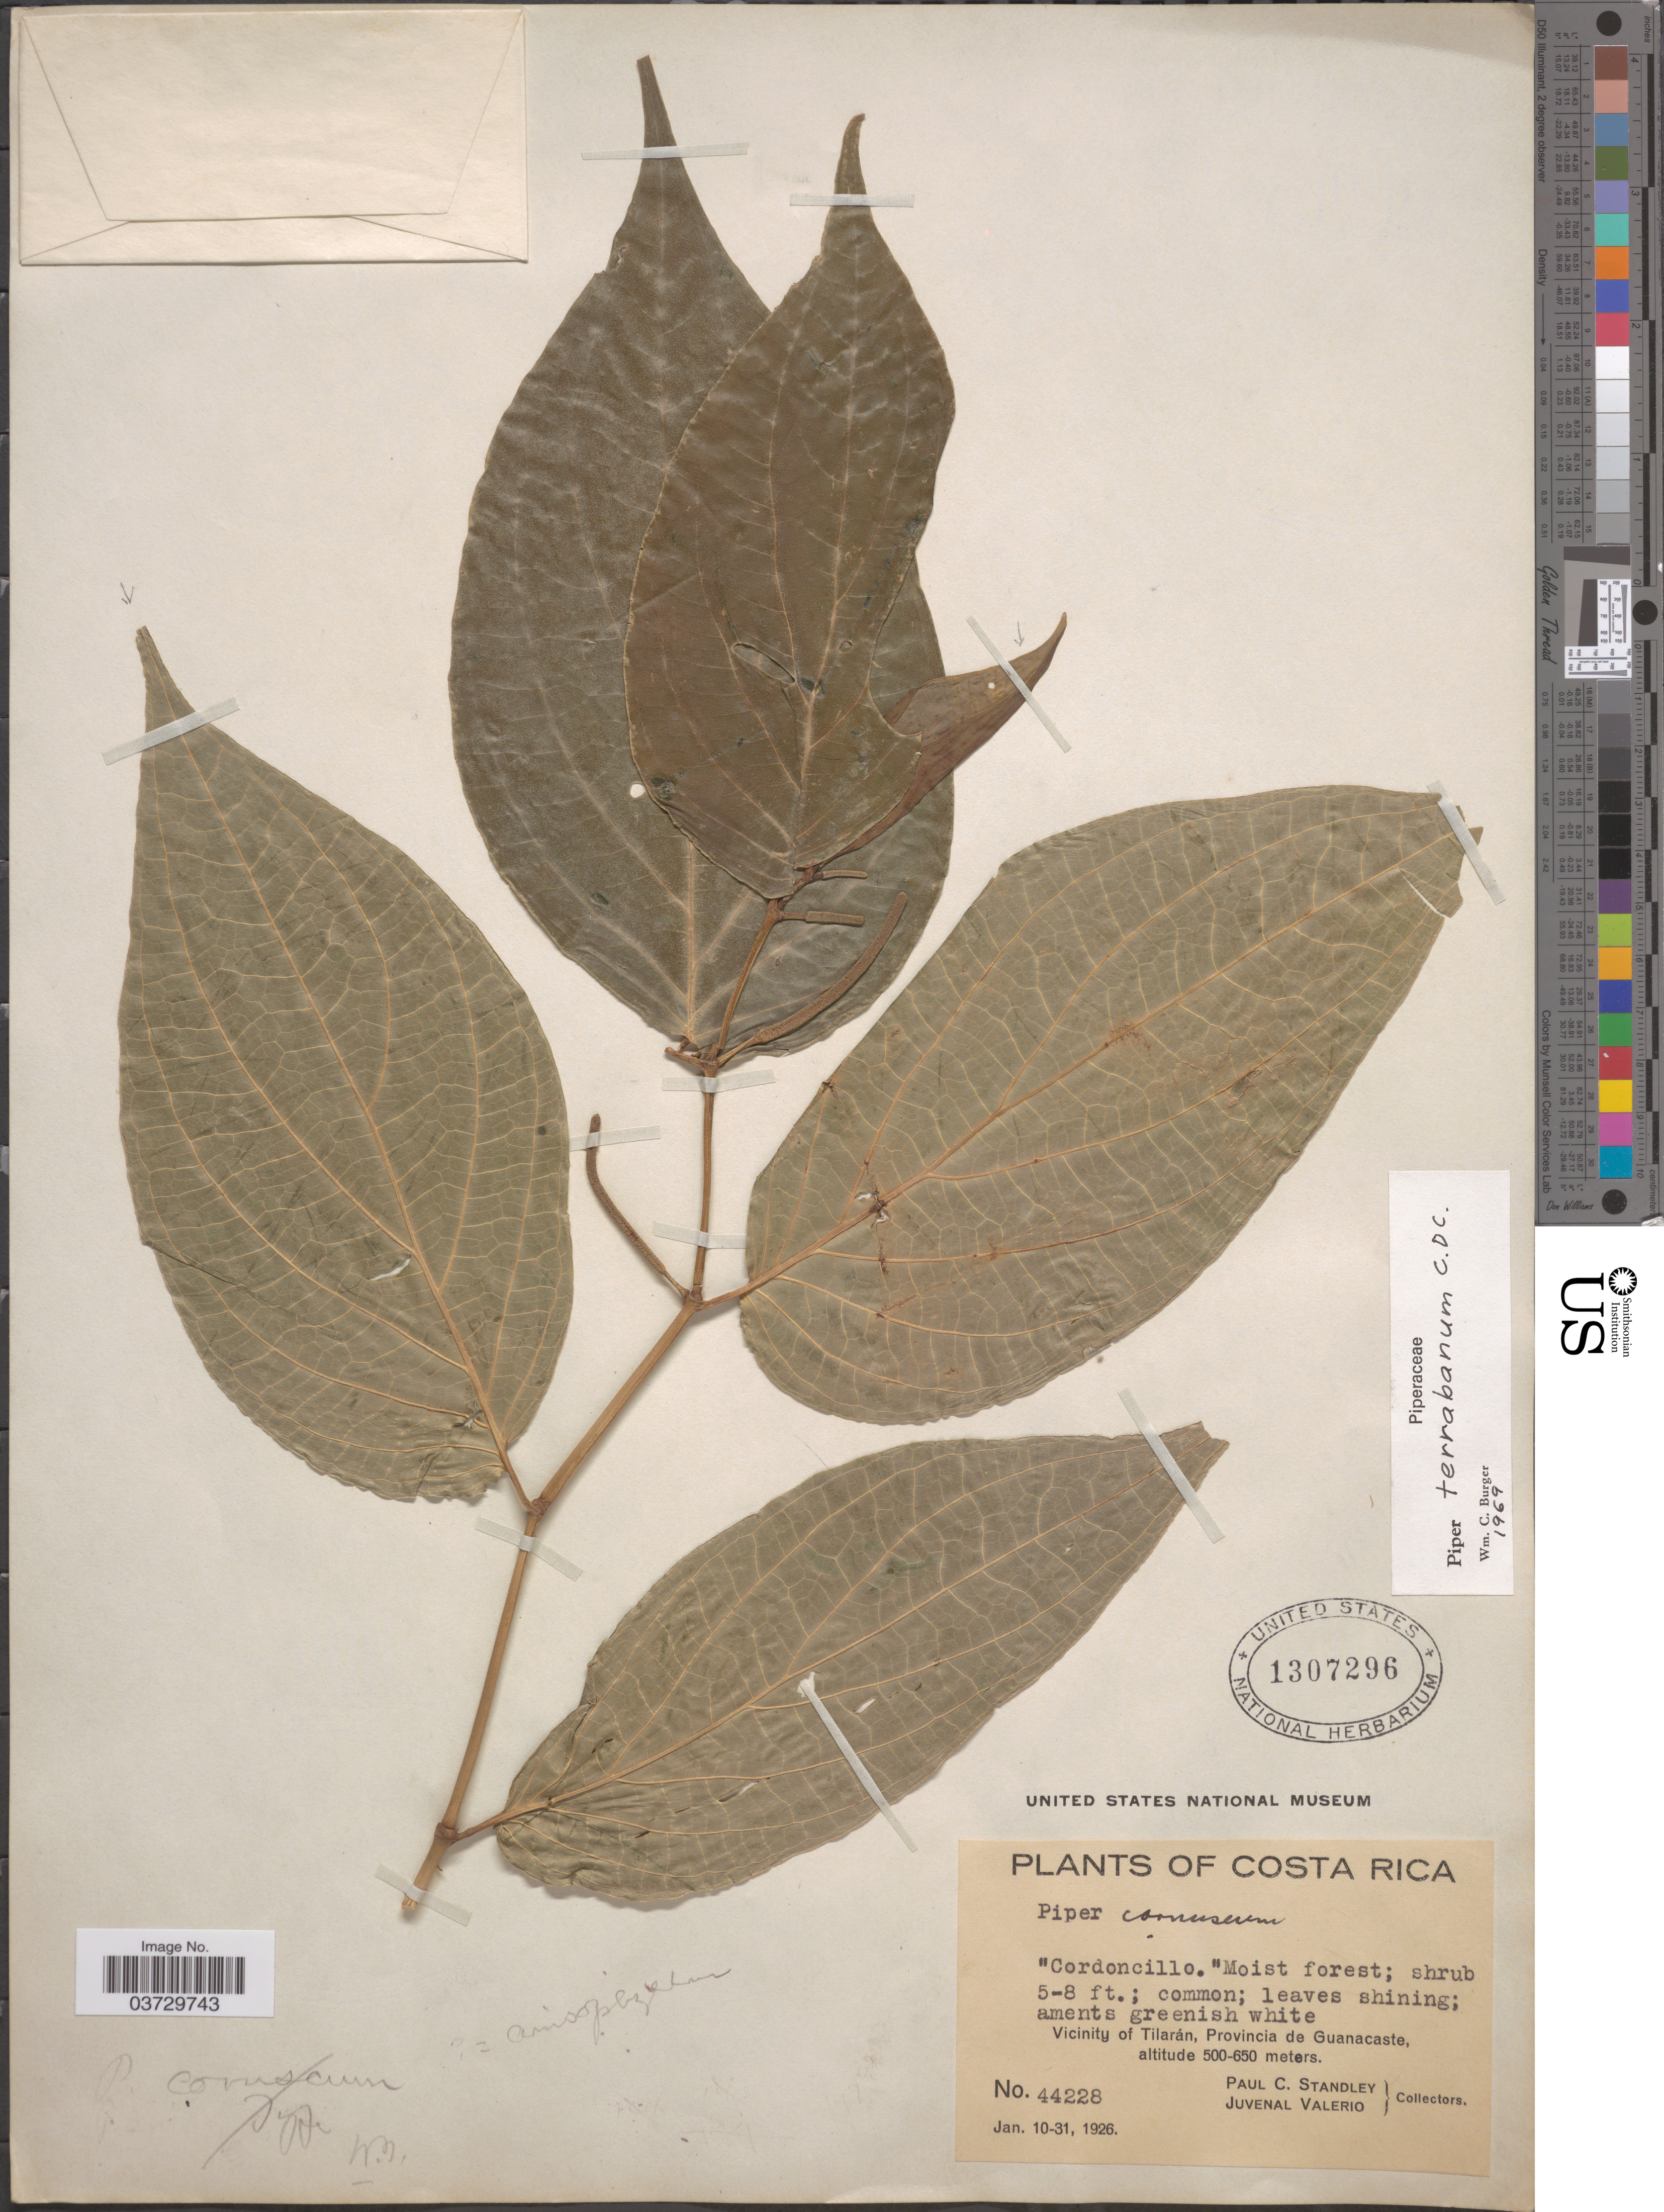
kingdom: Plantae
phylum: Tracheophyta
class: Magnoliopsida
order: Piperales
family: Piperaceae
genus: Piper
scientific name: Piper terrabanum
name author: C. DC.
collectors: P. C. Standley & J. Valerio R.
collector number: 44228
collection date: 1926-01-10/1926-01-31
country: Costa Rica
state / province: Guanacaste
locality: Vicinity of Tilarán.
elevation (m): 500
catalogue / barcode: US 1307296